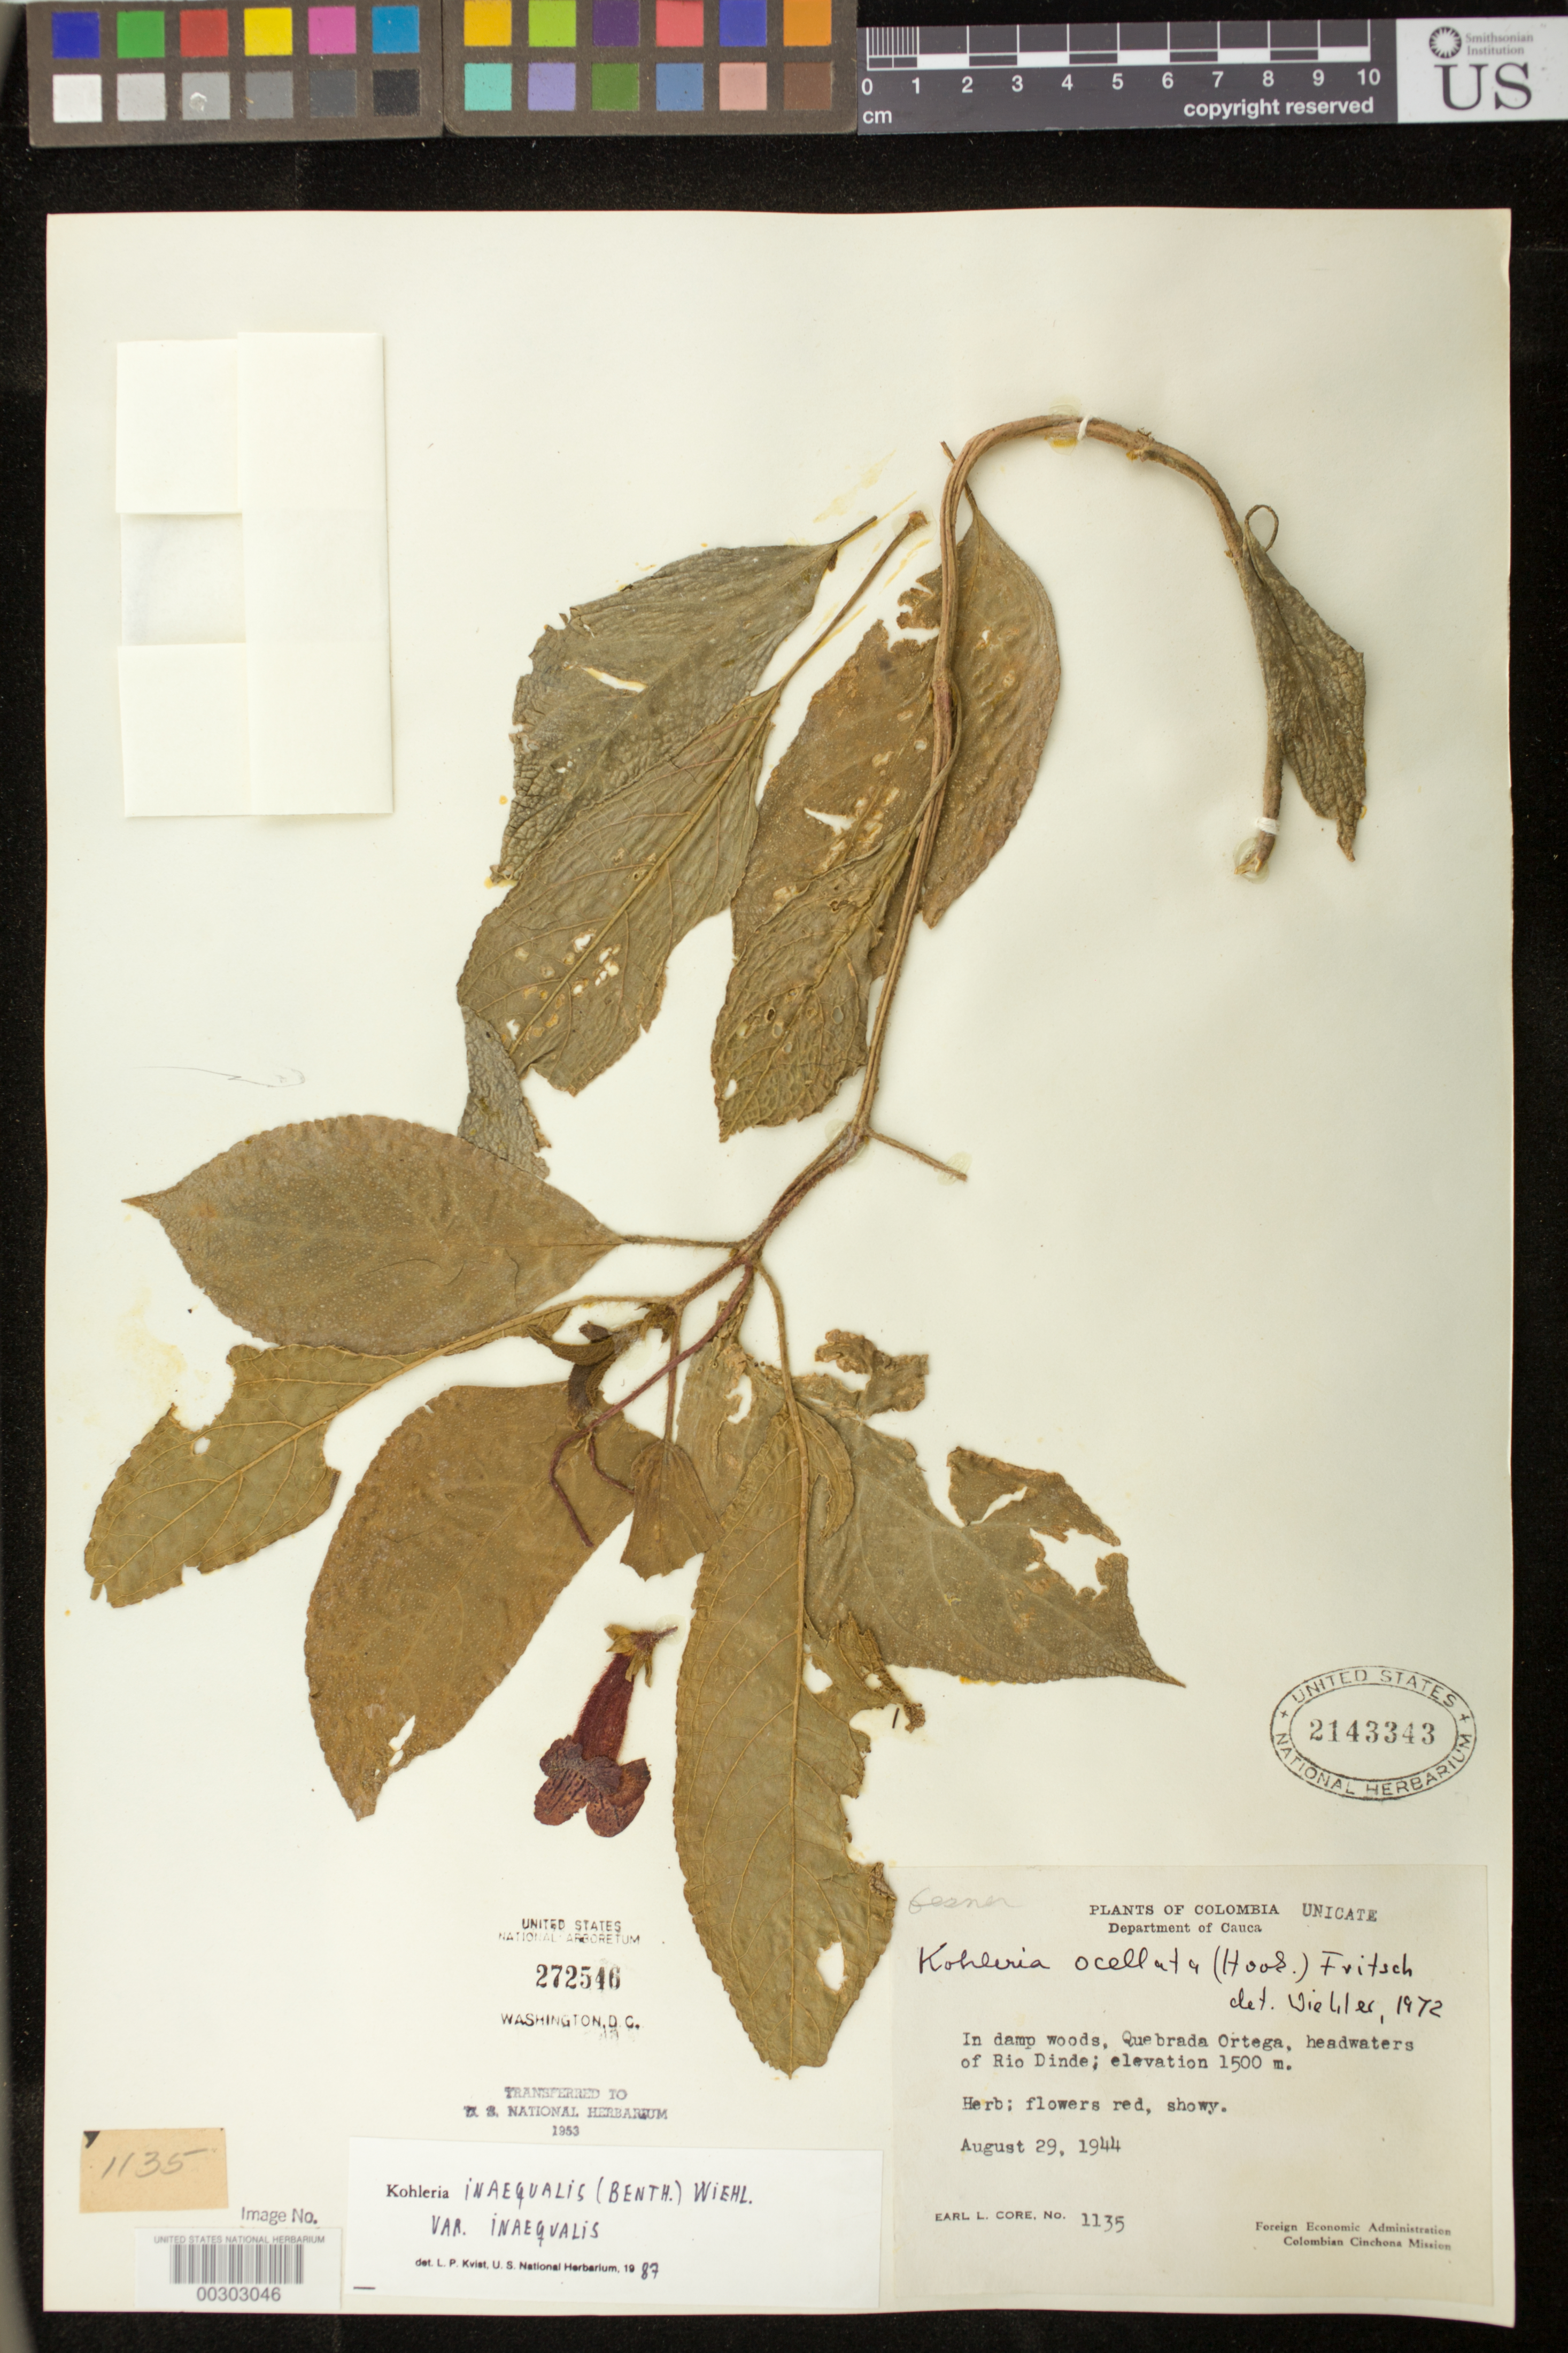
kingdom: Plantae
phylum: Tracheophyta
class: Magnoliopsida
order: Lamiales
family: Gesneriaceae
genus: Kohleria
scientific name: Kohleria inaequalis var. inaequalis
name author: (Benth.) Wiehler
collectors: E. L. Core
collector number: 1135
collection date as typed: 29 Aug 1944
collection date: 1944-08-29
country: Colombia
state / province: Cauca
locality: Quebrada Ortega, headwaters of Rio Dinde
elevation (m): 1500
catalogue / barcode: US 2143343